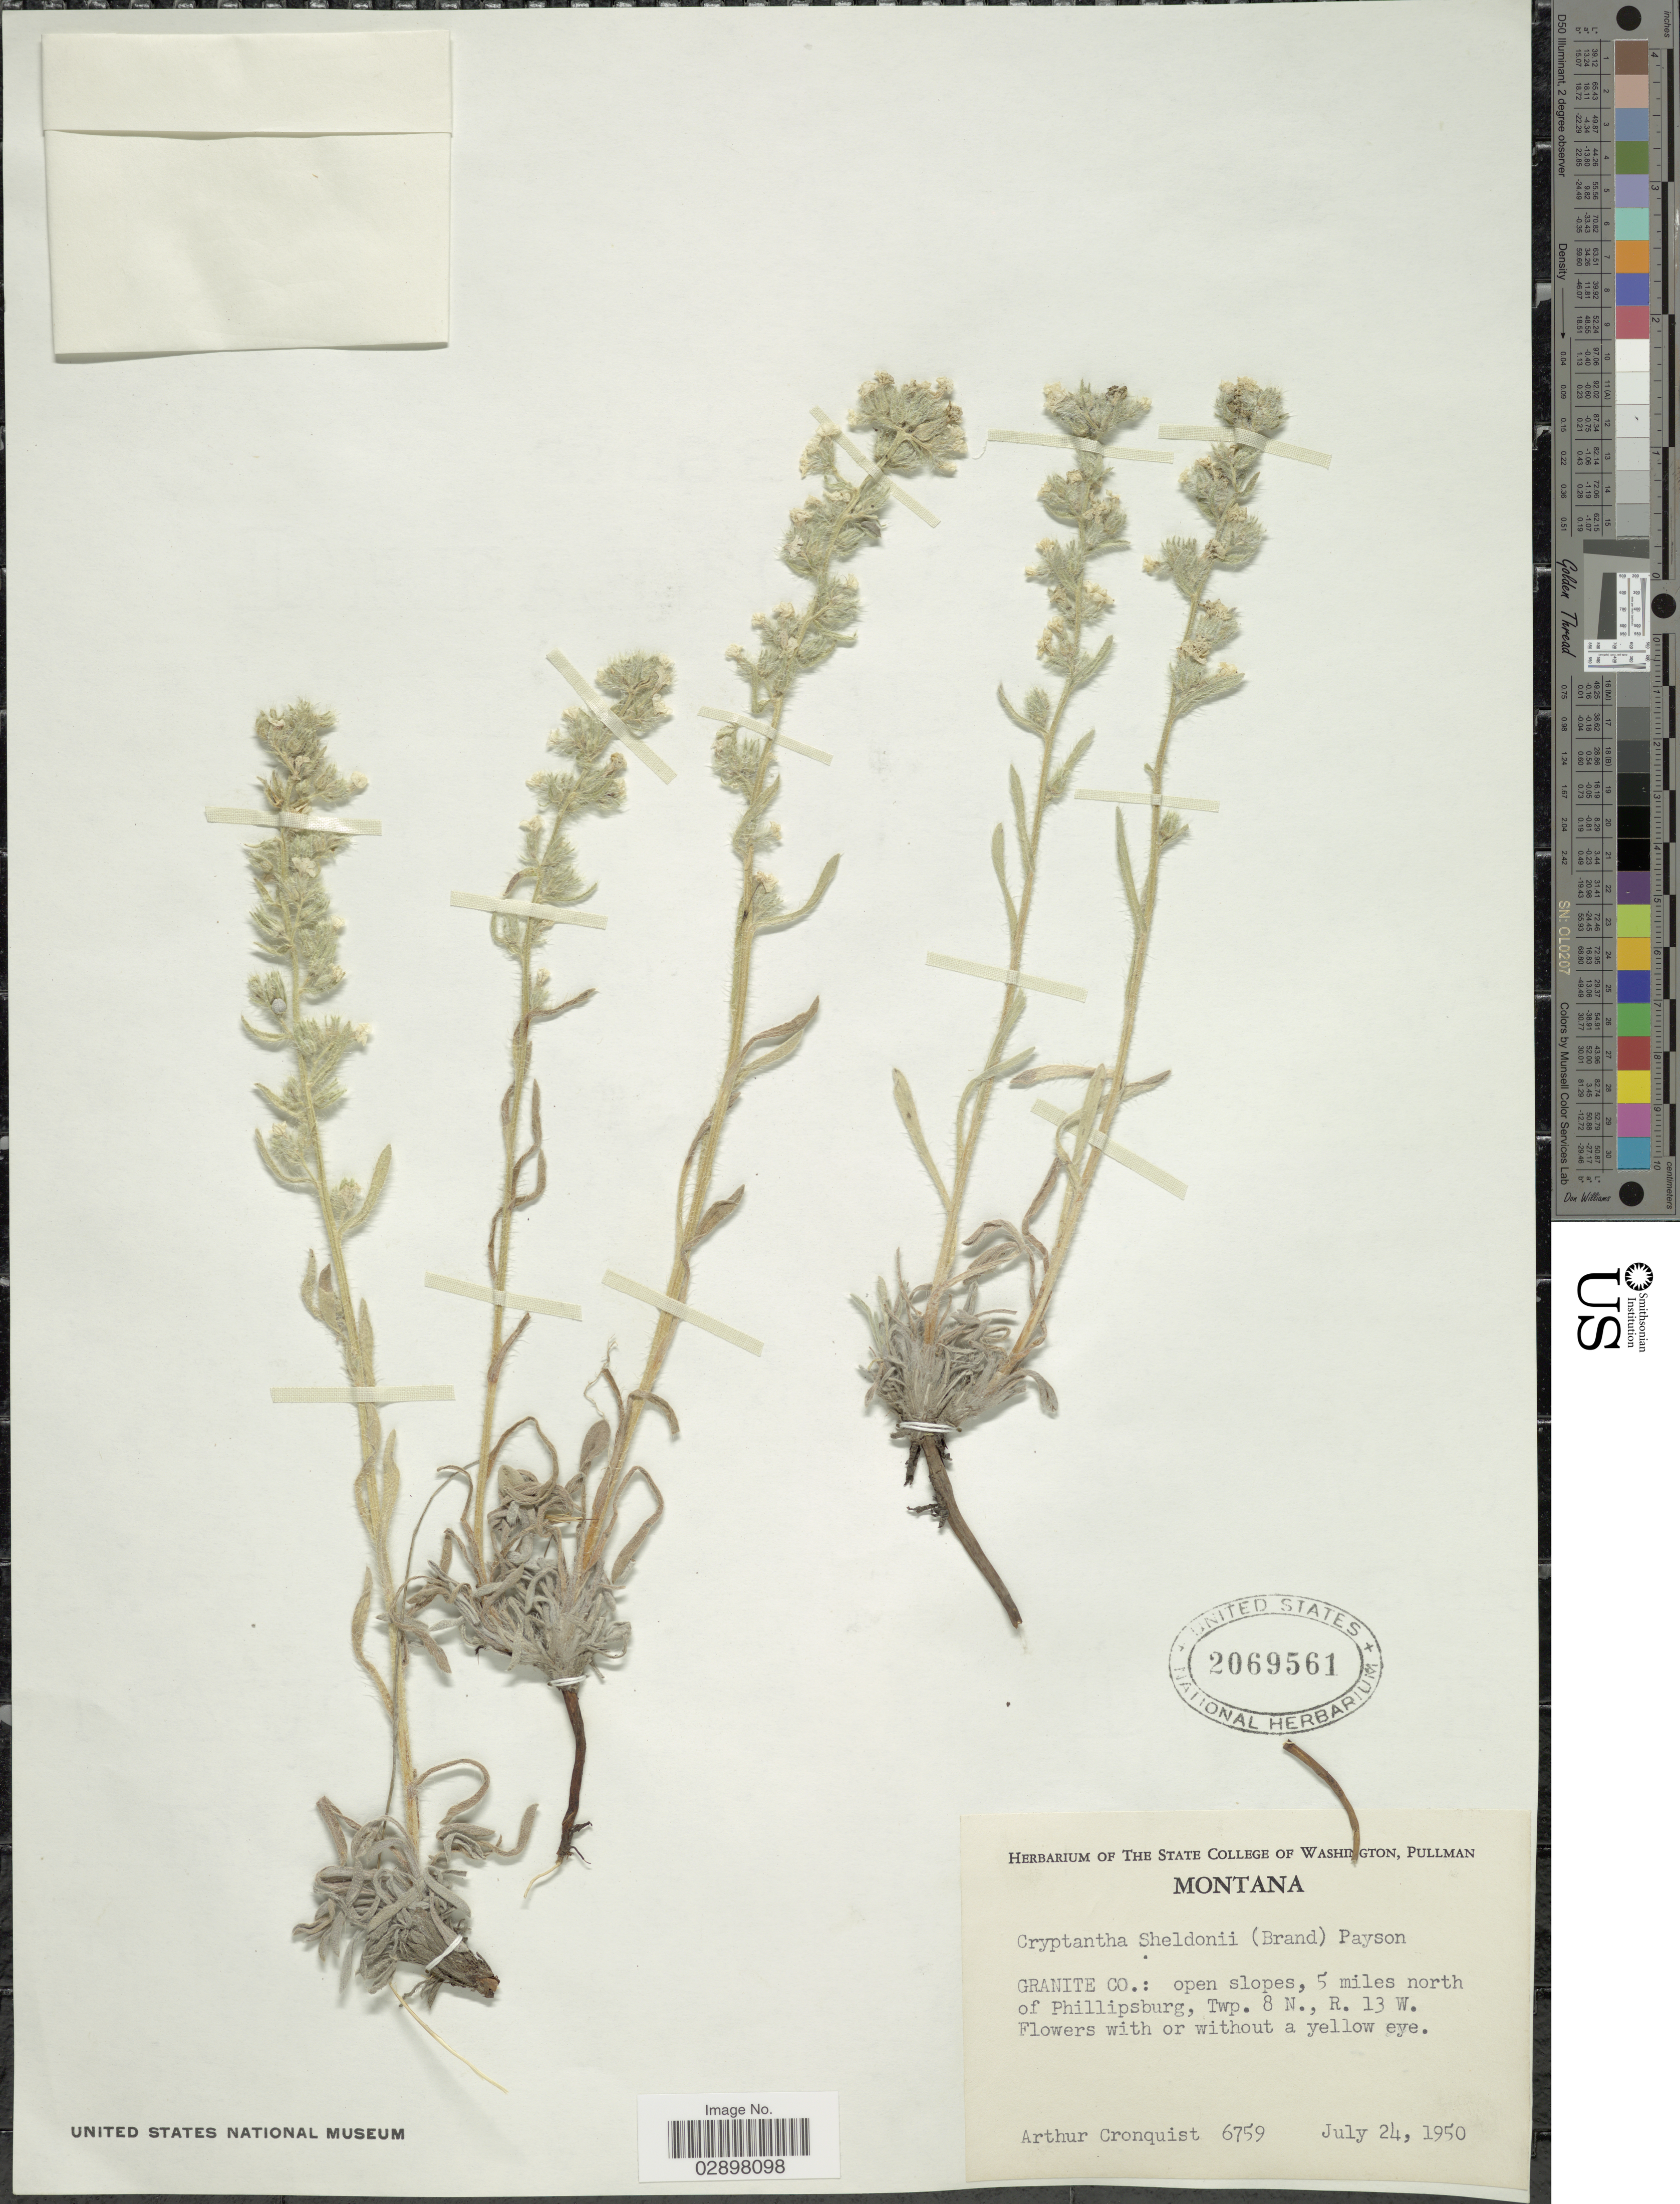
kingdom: Plantae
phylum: Tracheophyta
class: Magnoliopsida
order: Boraginales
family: Boraginaceae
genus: Cryptantha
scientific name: Cryptantha sheldonii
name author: (Brand) Payson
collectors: A. J. Cronquist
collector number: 6759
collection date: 1950-07-24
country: United States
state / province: Montana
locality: Granite Co.: open slopes, 5 miles north of Phillipsburg, Twp. 8N, R13W.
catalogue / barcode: US 2069561